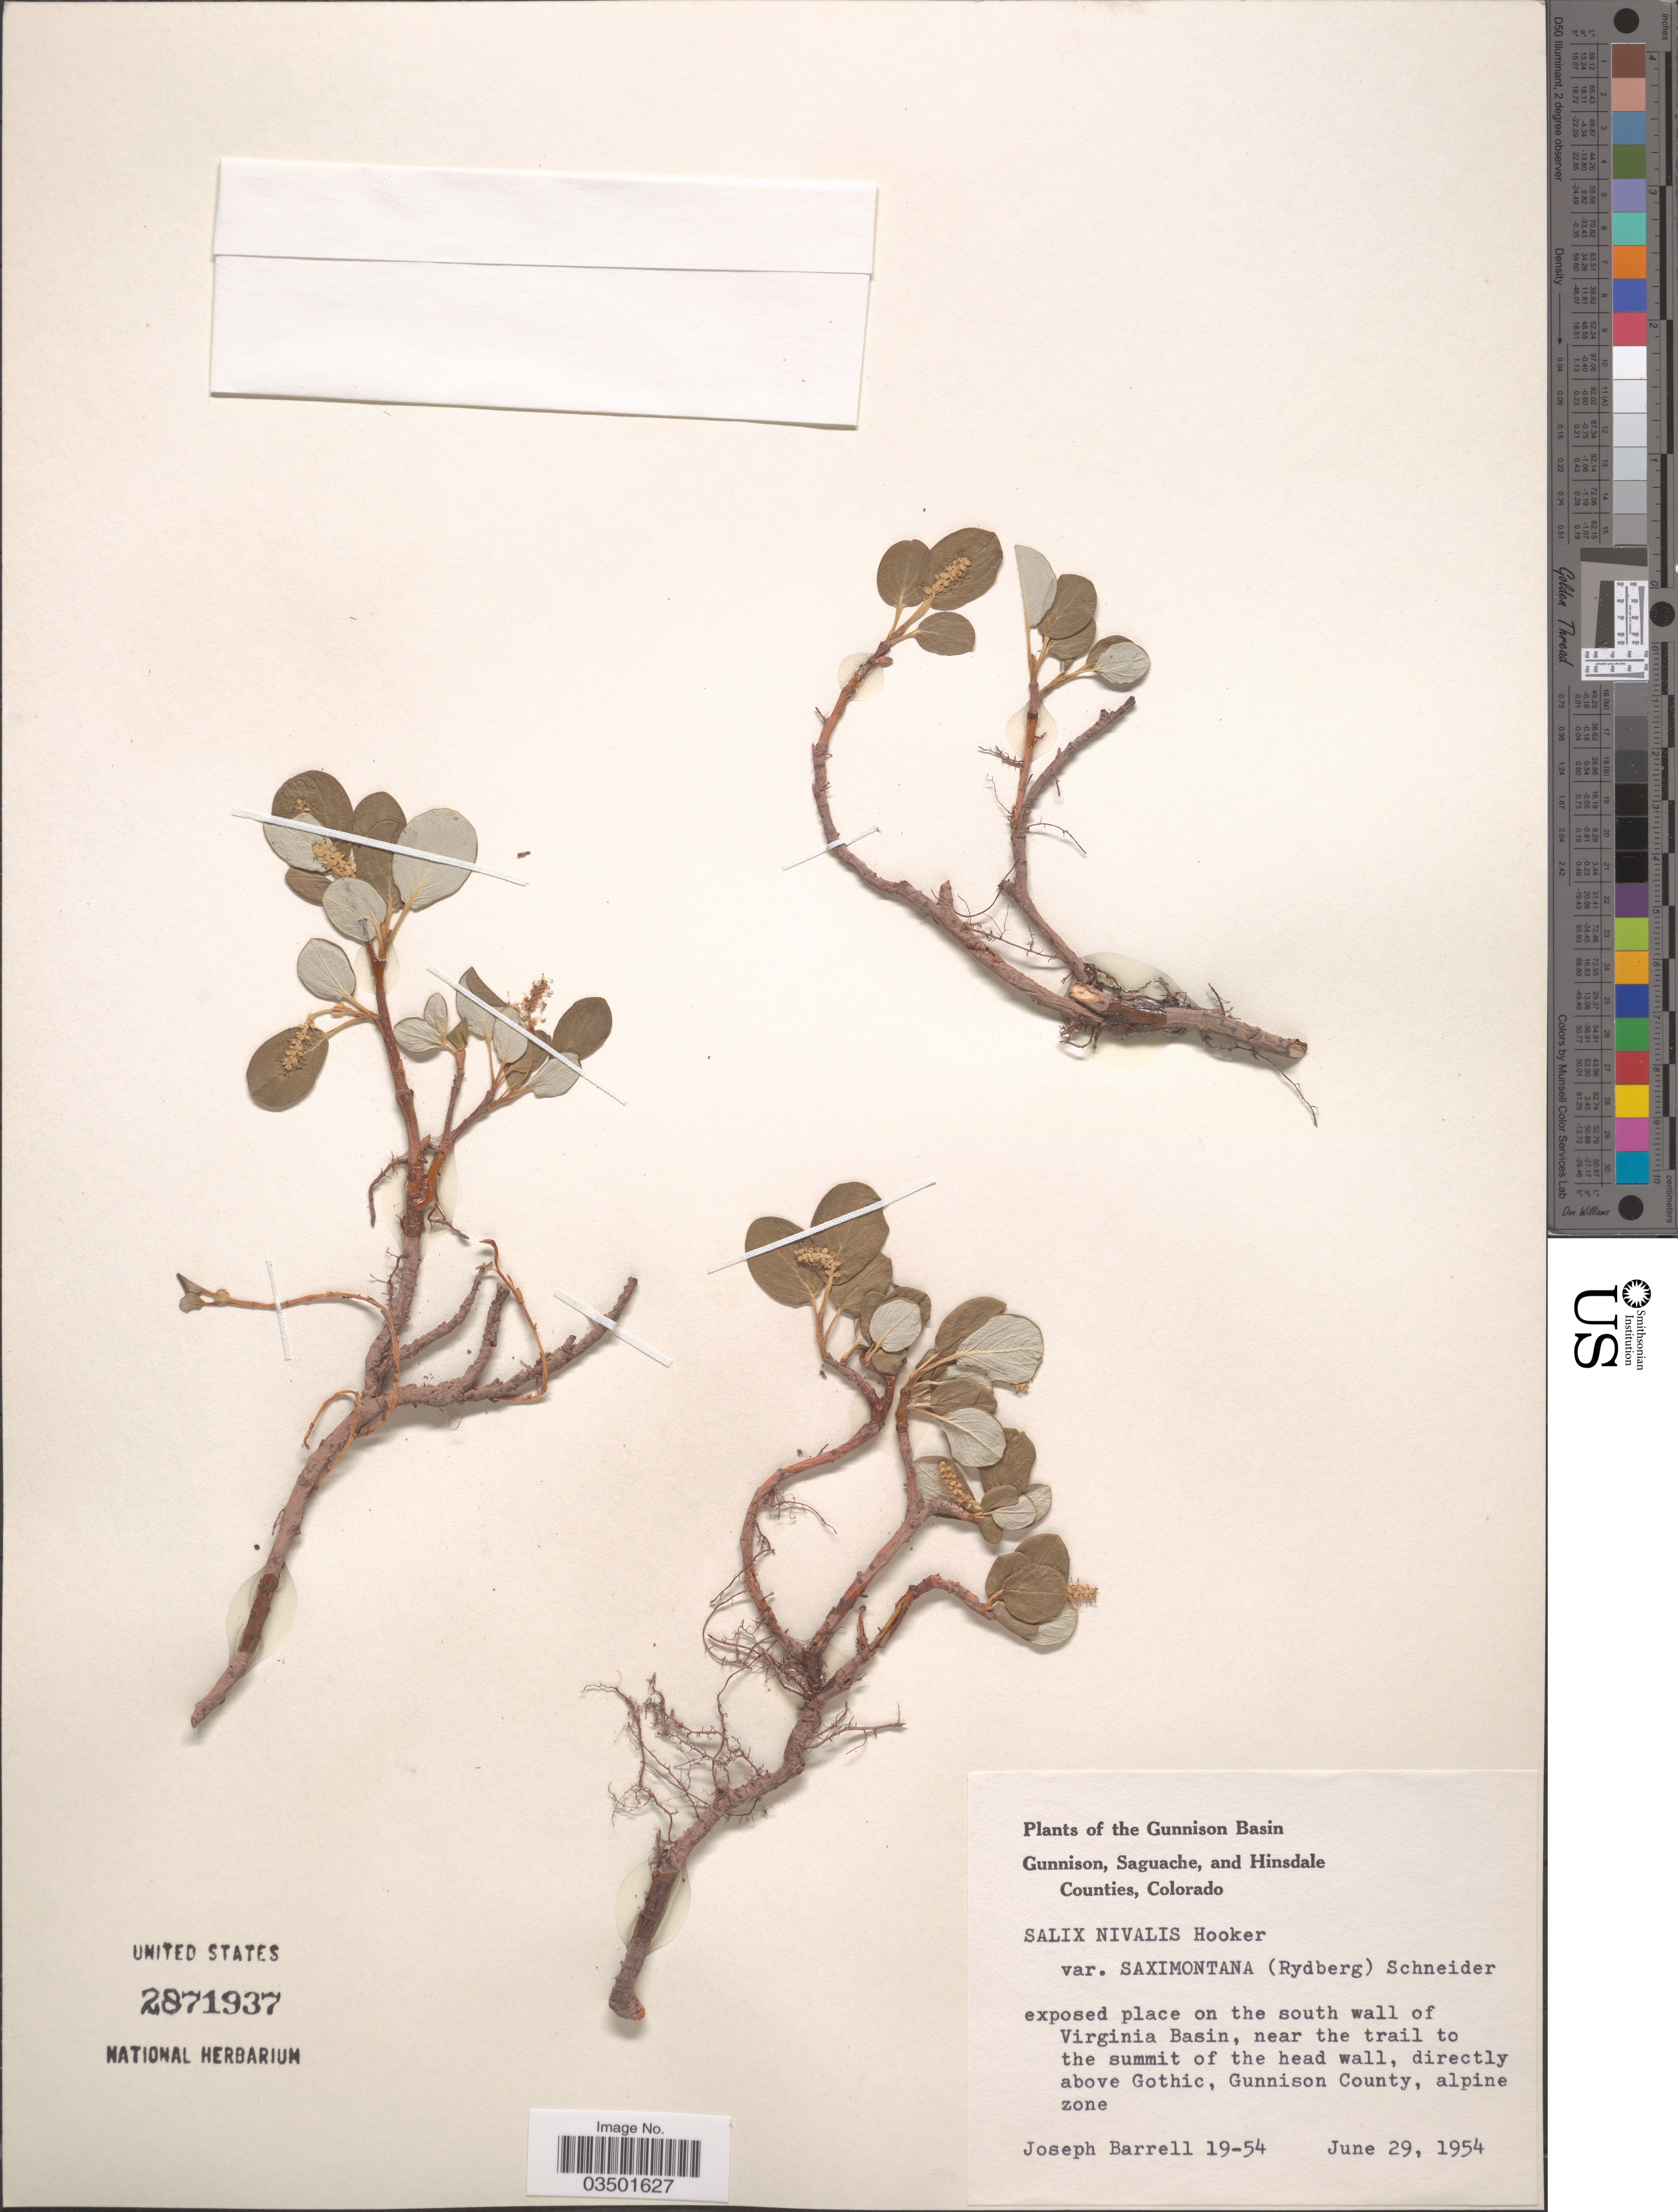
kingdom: Plantae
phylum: Tracheophyta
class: Magnoliopsida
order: Malpighiales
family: Salicaceae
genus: Salix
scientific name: Salix nivalis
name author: Hook.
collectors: J. Barrell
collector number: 19-54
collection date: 1954-06-29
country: United States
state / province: Colorado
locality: The Gunnison Basin. On the south wall of Virginia Basin, near the trail to the summit of the head wall, directly above Gothic, Gunnison County.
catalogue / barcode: US 2871937